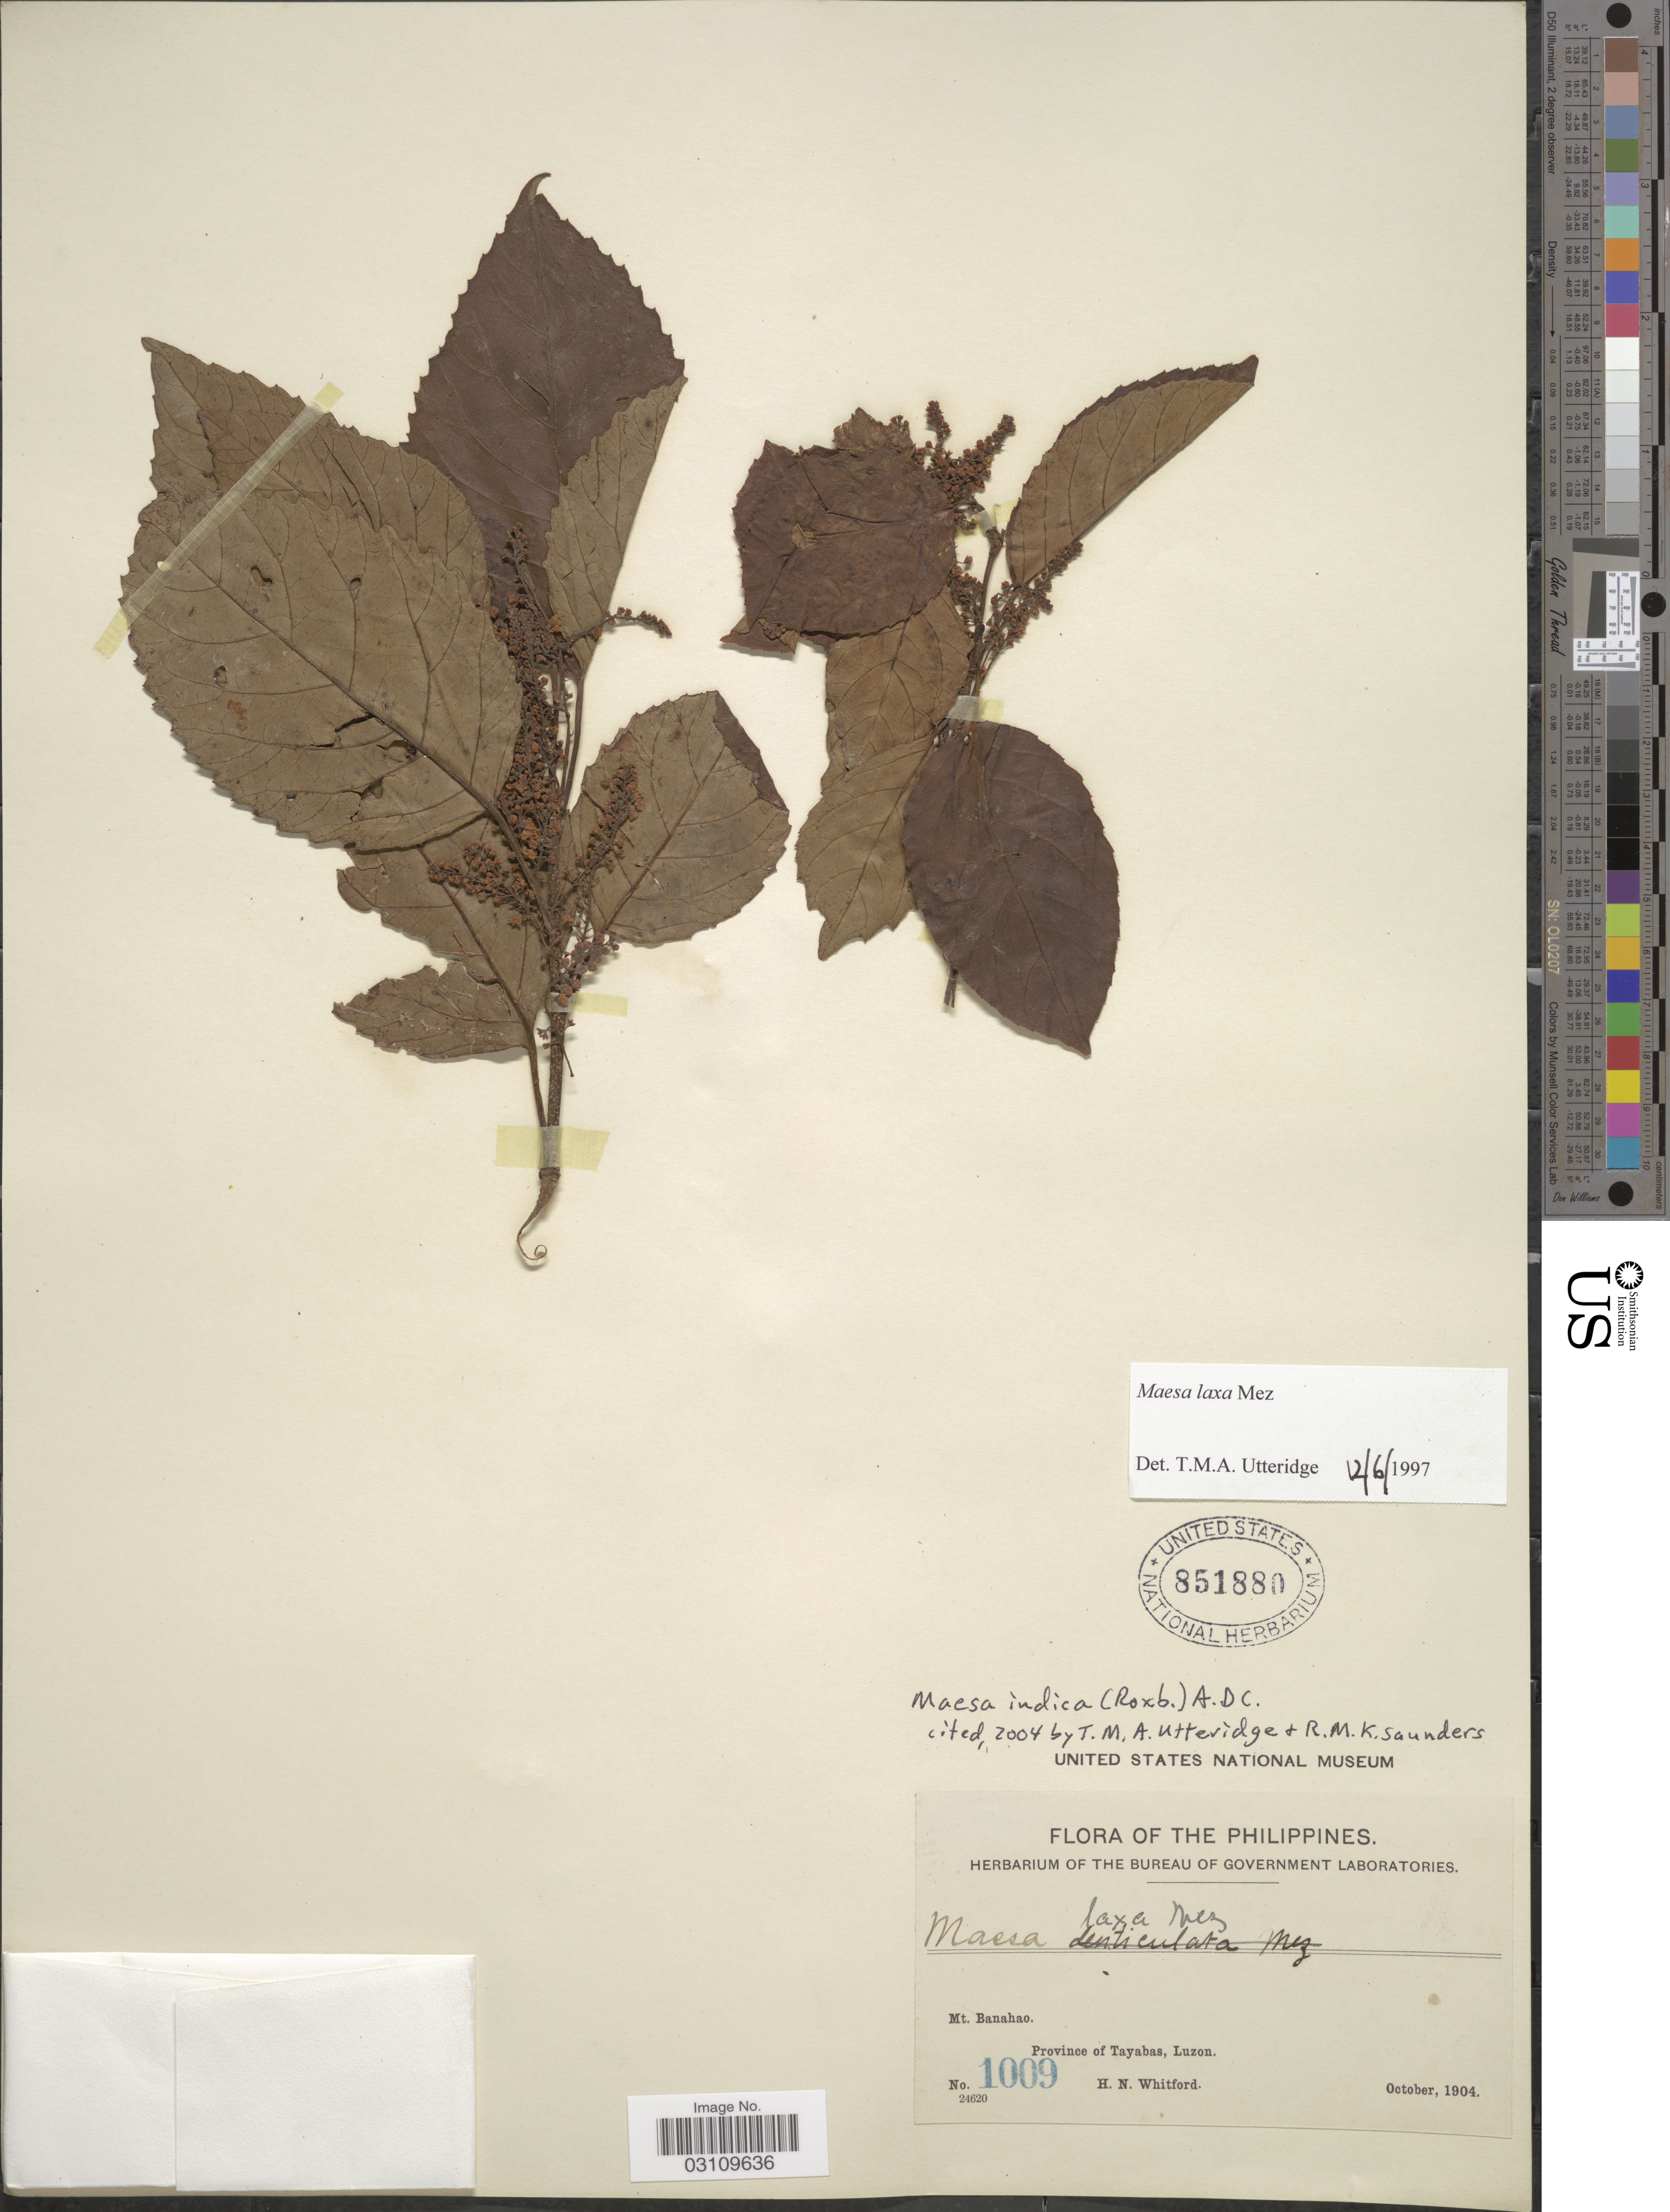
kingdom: Plantae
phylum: Tracheophyta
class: Magnoliopsida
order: Ericales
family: Primulaceae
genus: Maesa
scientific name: Maesa indica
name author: (Roxb.) A. DC.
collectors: H. N. Whitford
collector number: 1009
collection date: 1904-10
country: Philippines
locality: Mt. Banahao, Province of Tayabas, Luzon.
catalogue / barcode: US 851880